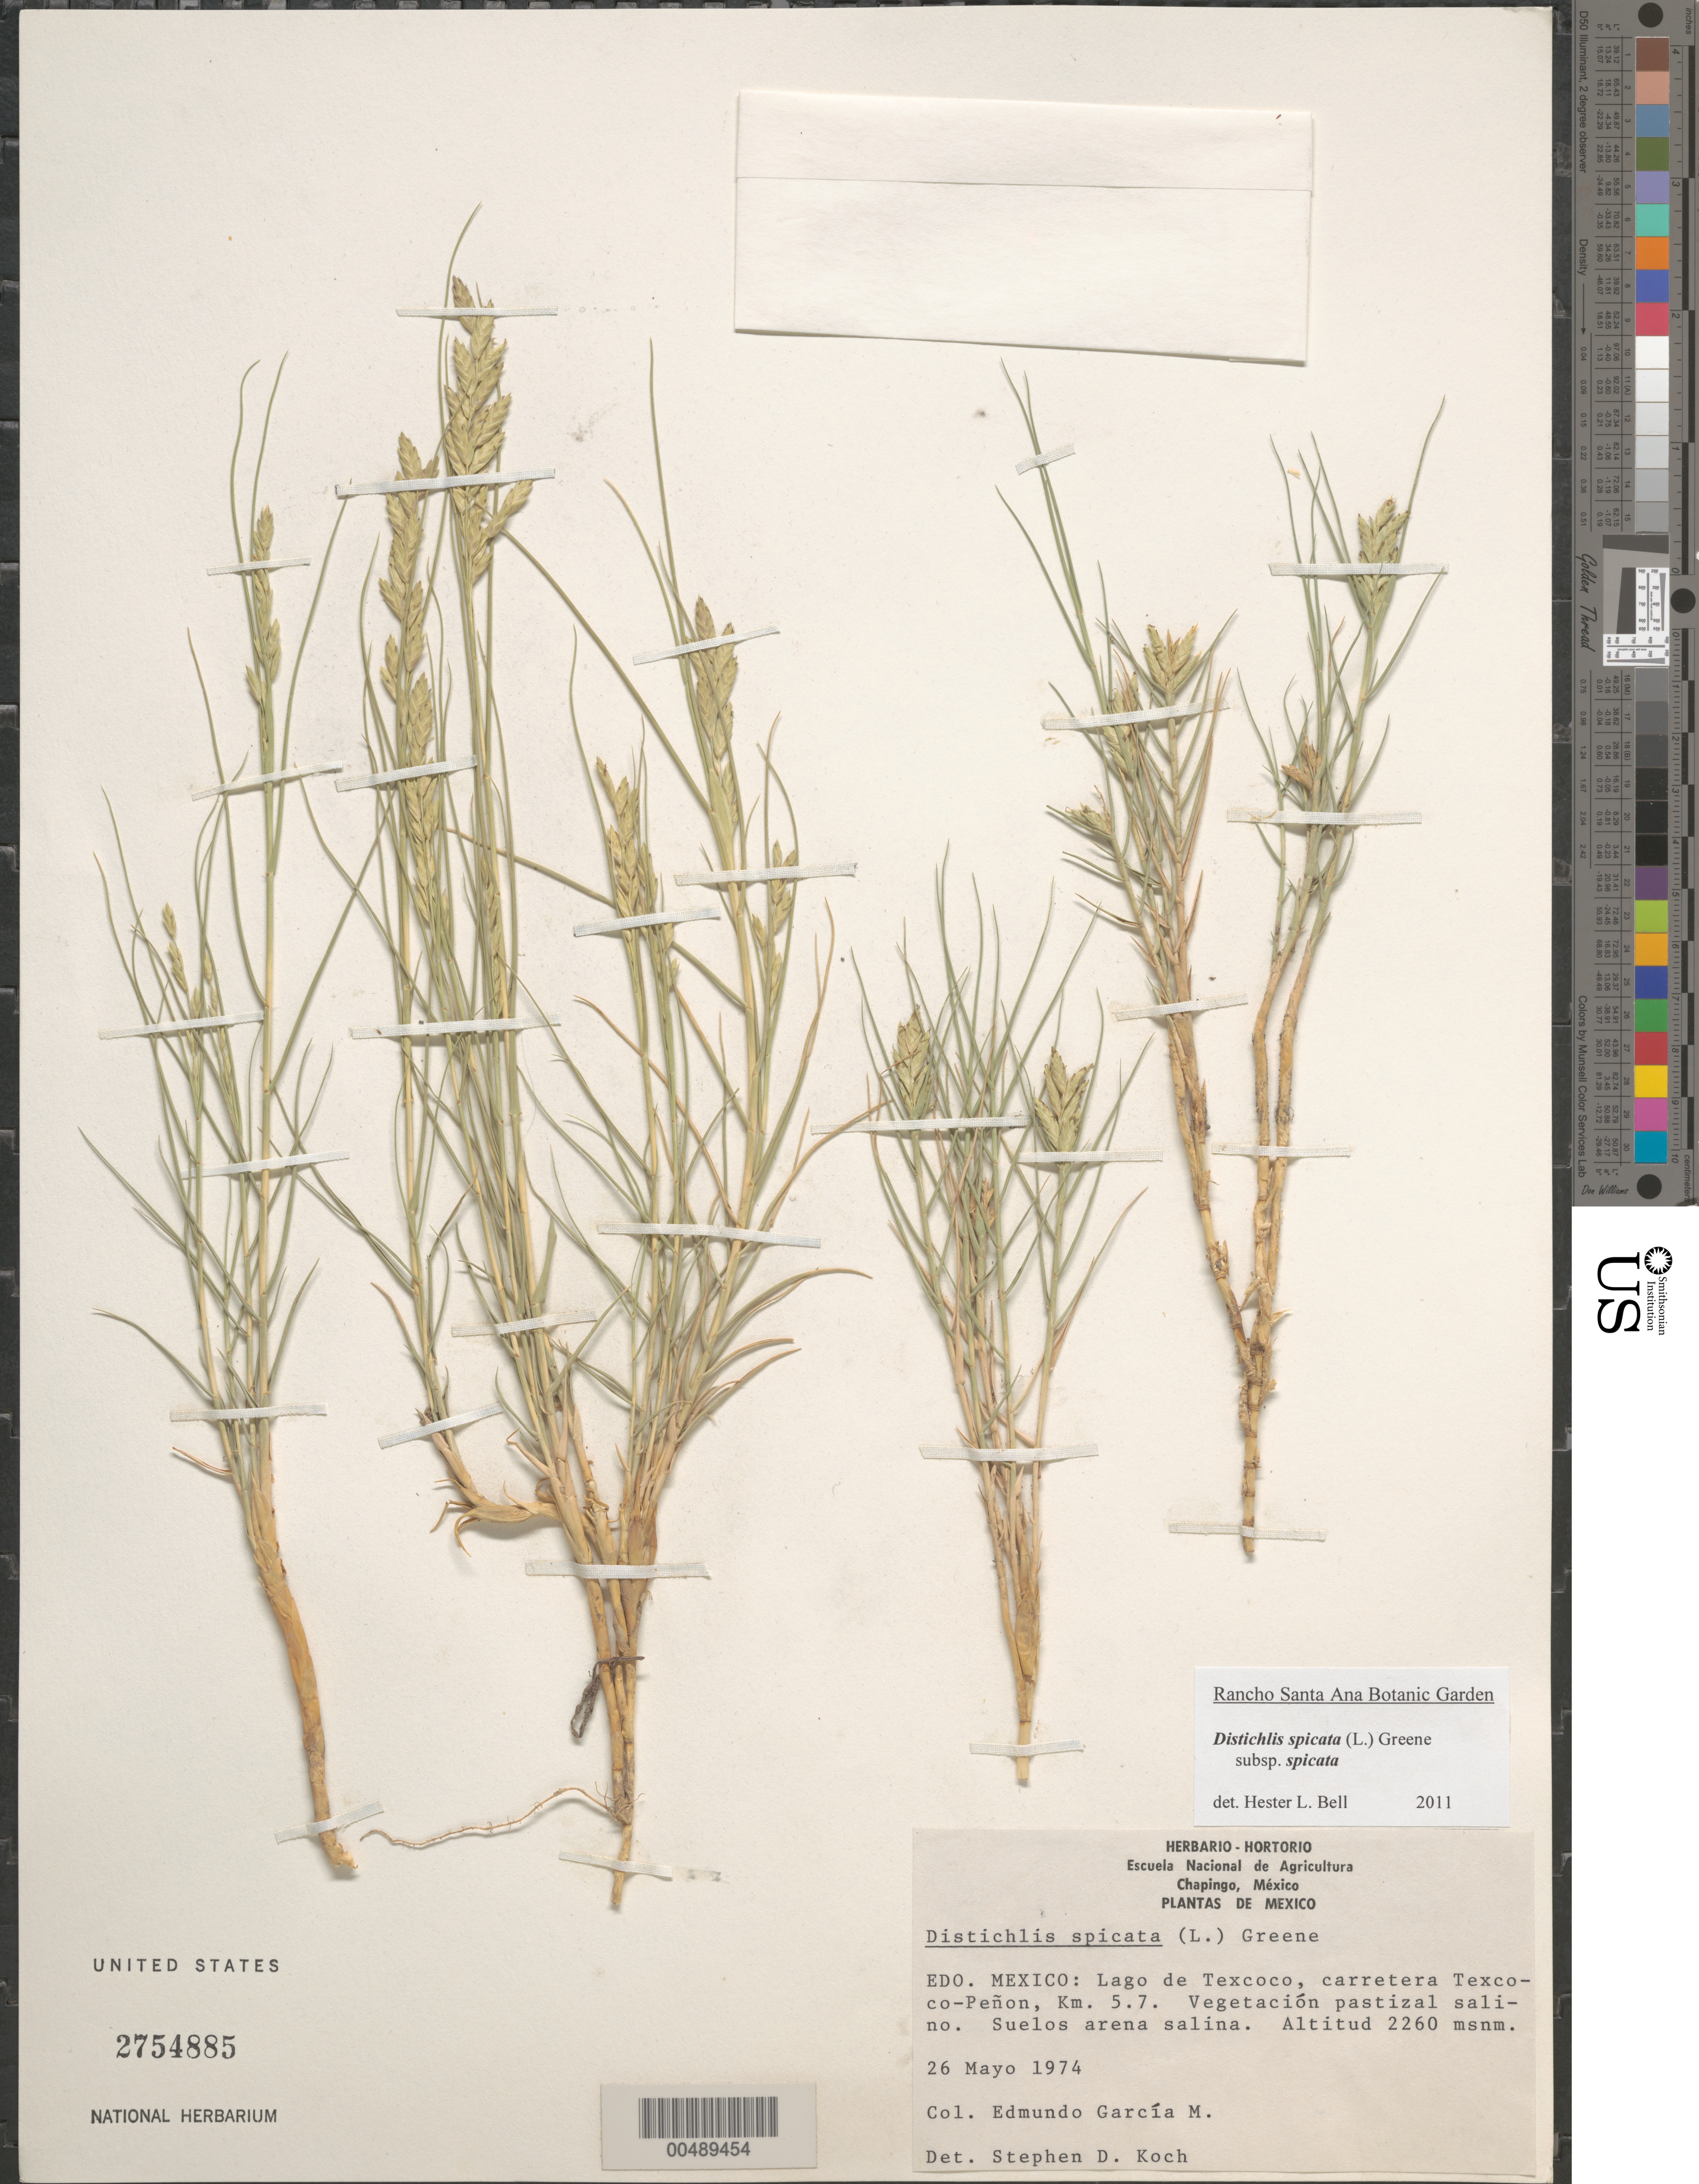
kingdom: Plantae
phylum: Tracheophyta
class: Liliopsida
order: Poales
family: Poaceae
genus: Distichlis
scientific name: Distichlis spicata subsp. spicata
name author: (L.) Greene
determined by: Bell, H. L.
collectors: E. García-M.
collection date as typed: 26 May 1974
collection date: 1974-05-26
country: Mexico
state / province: México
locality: Lago de Texcoco, Texcoco-Peñon rd., KM 5.7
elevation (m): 2260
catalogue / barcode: US 2754885